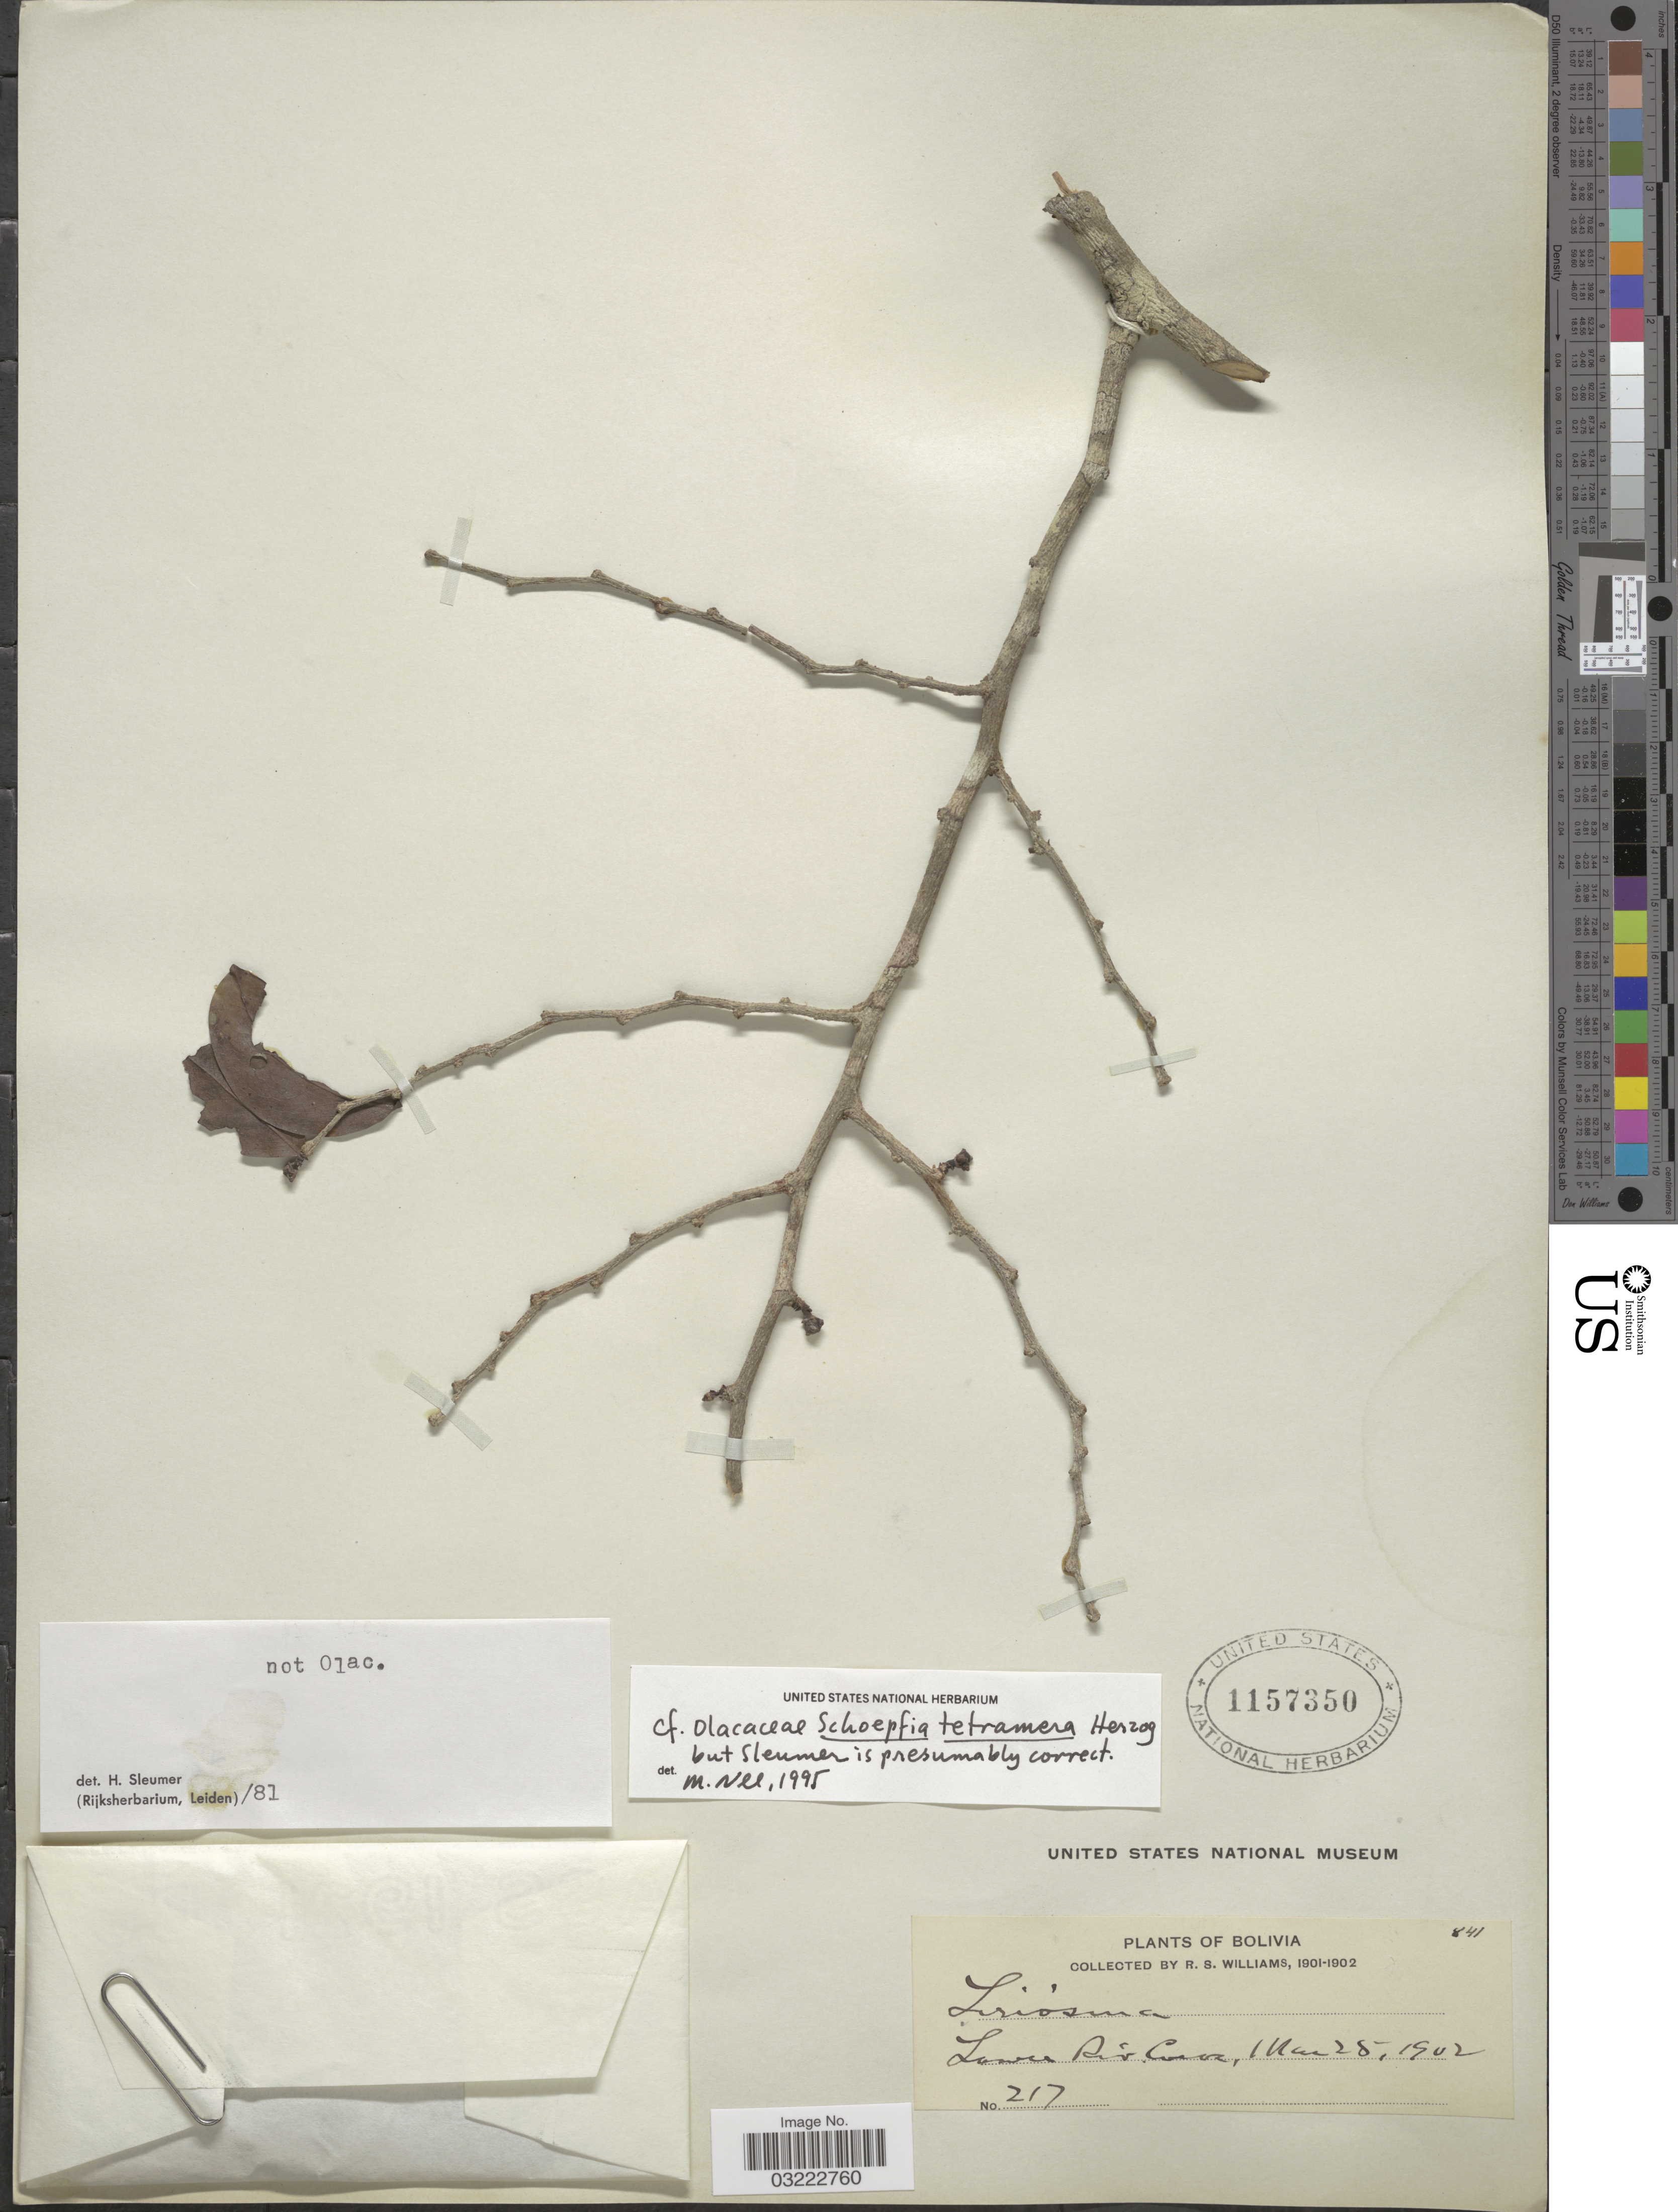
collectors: R. S. Williams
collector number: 217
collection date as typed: March 28, '02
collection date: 1902-03-28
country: Bolivia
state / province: La Paz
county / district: Franz Tamayo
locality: Lower Rio Cocos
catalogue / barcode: US 1157350